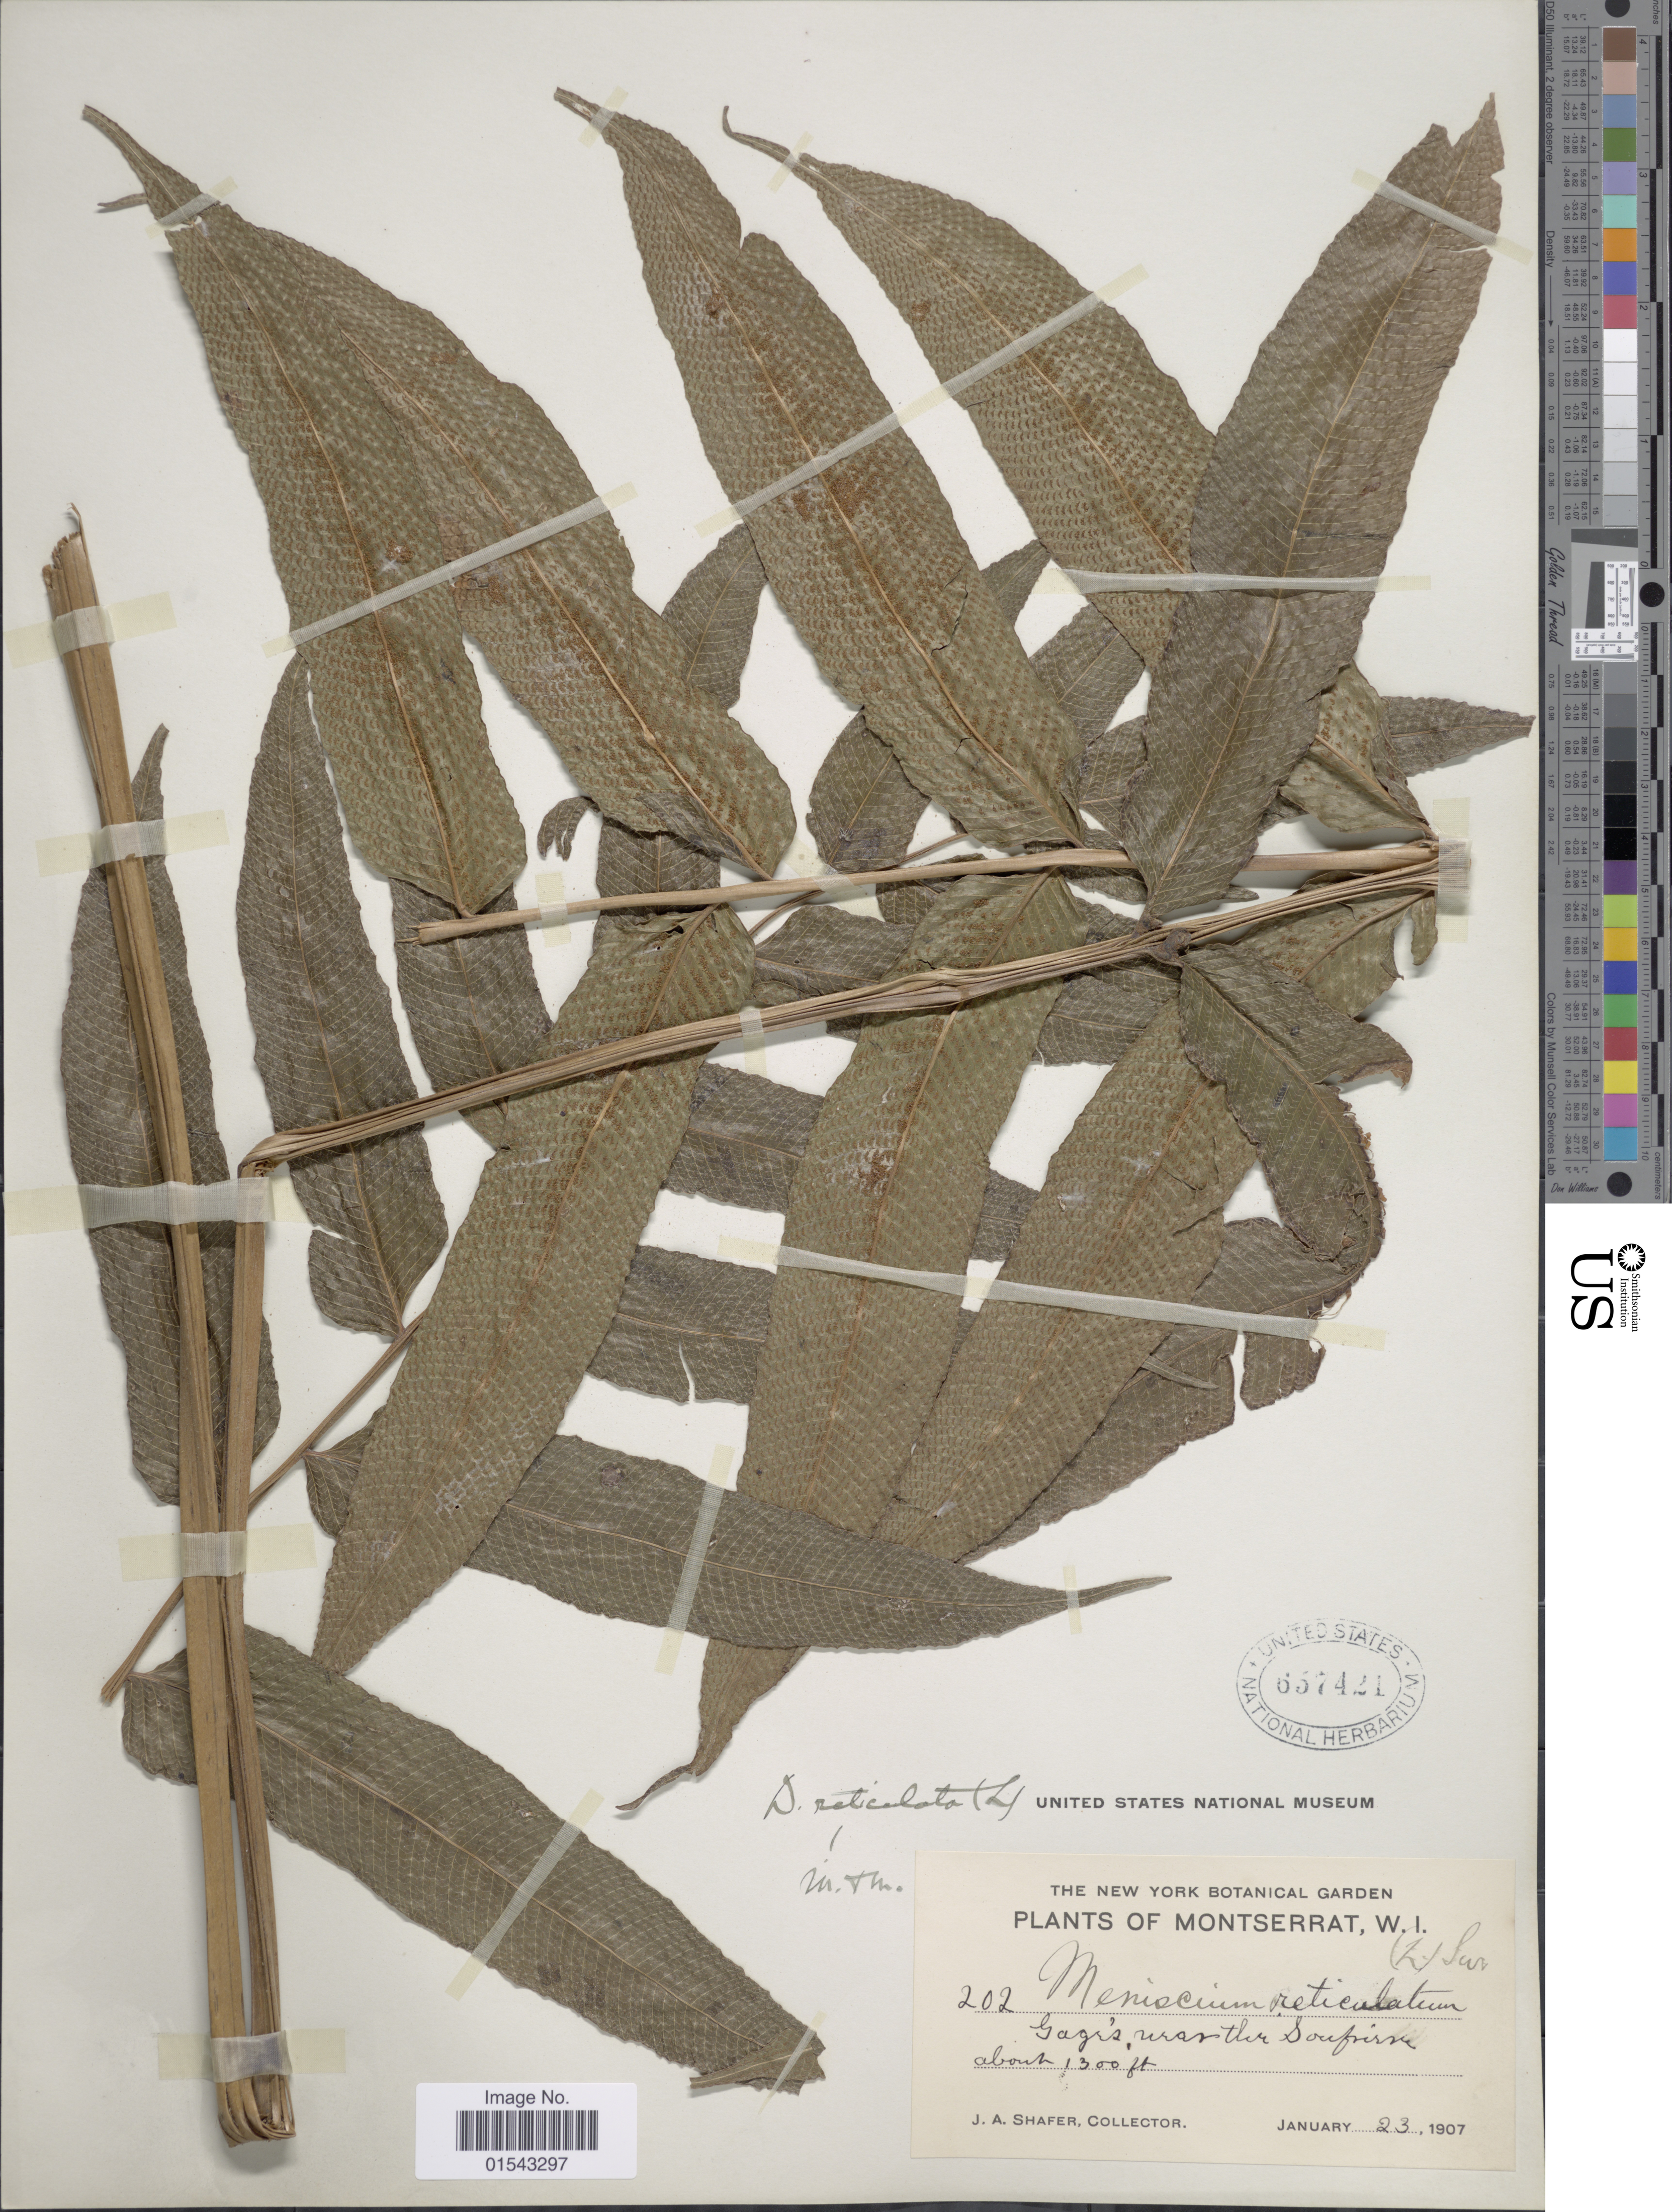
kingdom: Plantae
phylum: Tracheophyta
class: Polypodiopsida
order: Polypodiales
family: Thelypteridaceae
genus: Meniscium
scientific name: Meniscium reticulatum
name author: (L.) Sw.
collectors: J. A. Shafer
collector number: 202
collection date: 1907-01-23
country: Montserrat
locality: Gages, northern Soufriere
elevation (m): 396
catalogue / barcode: US 657421